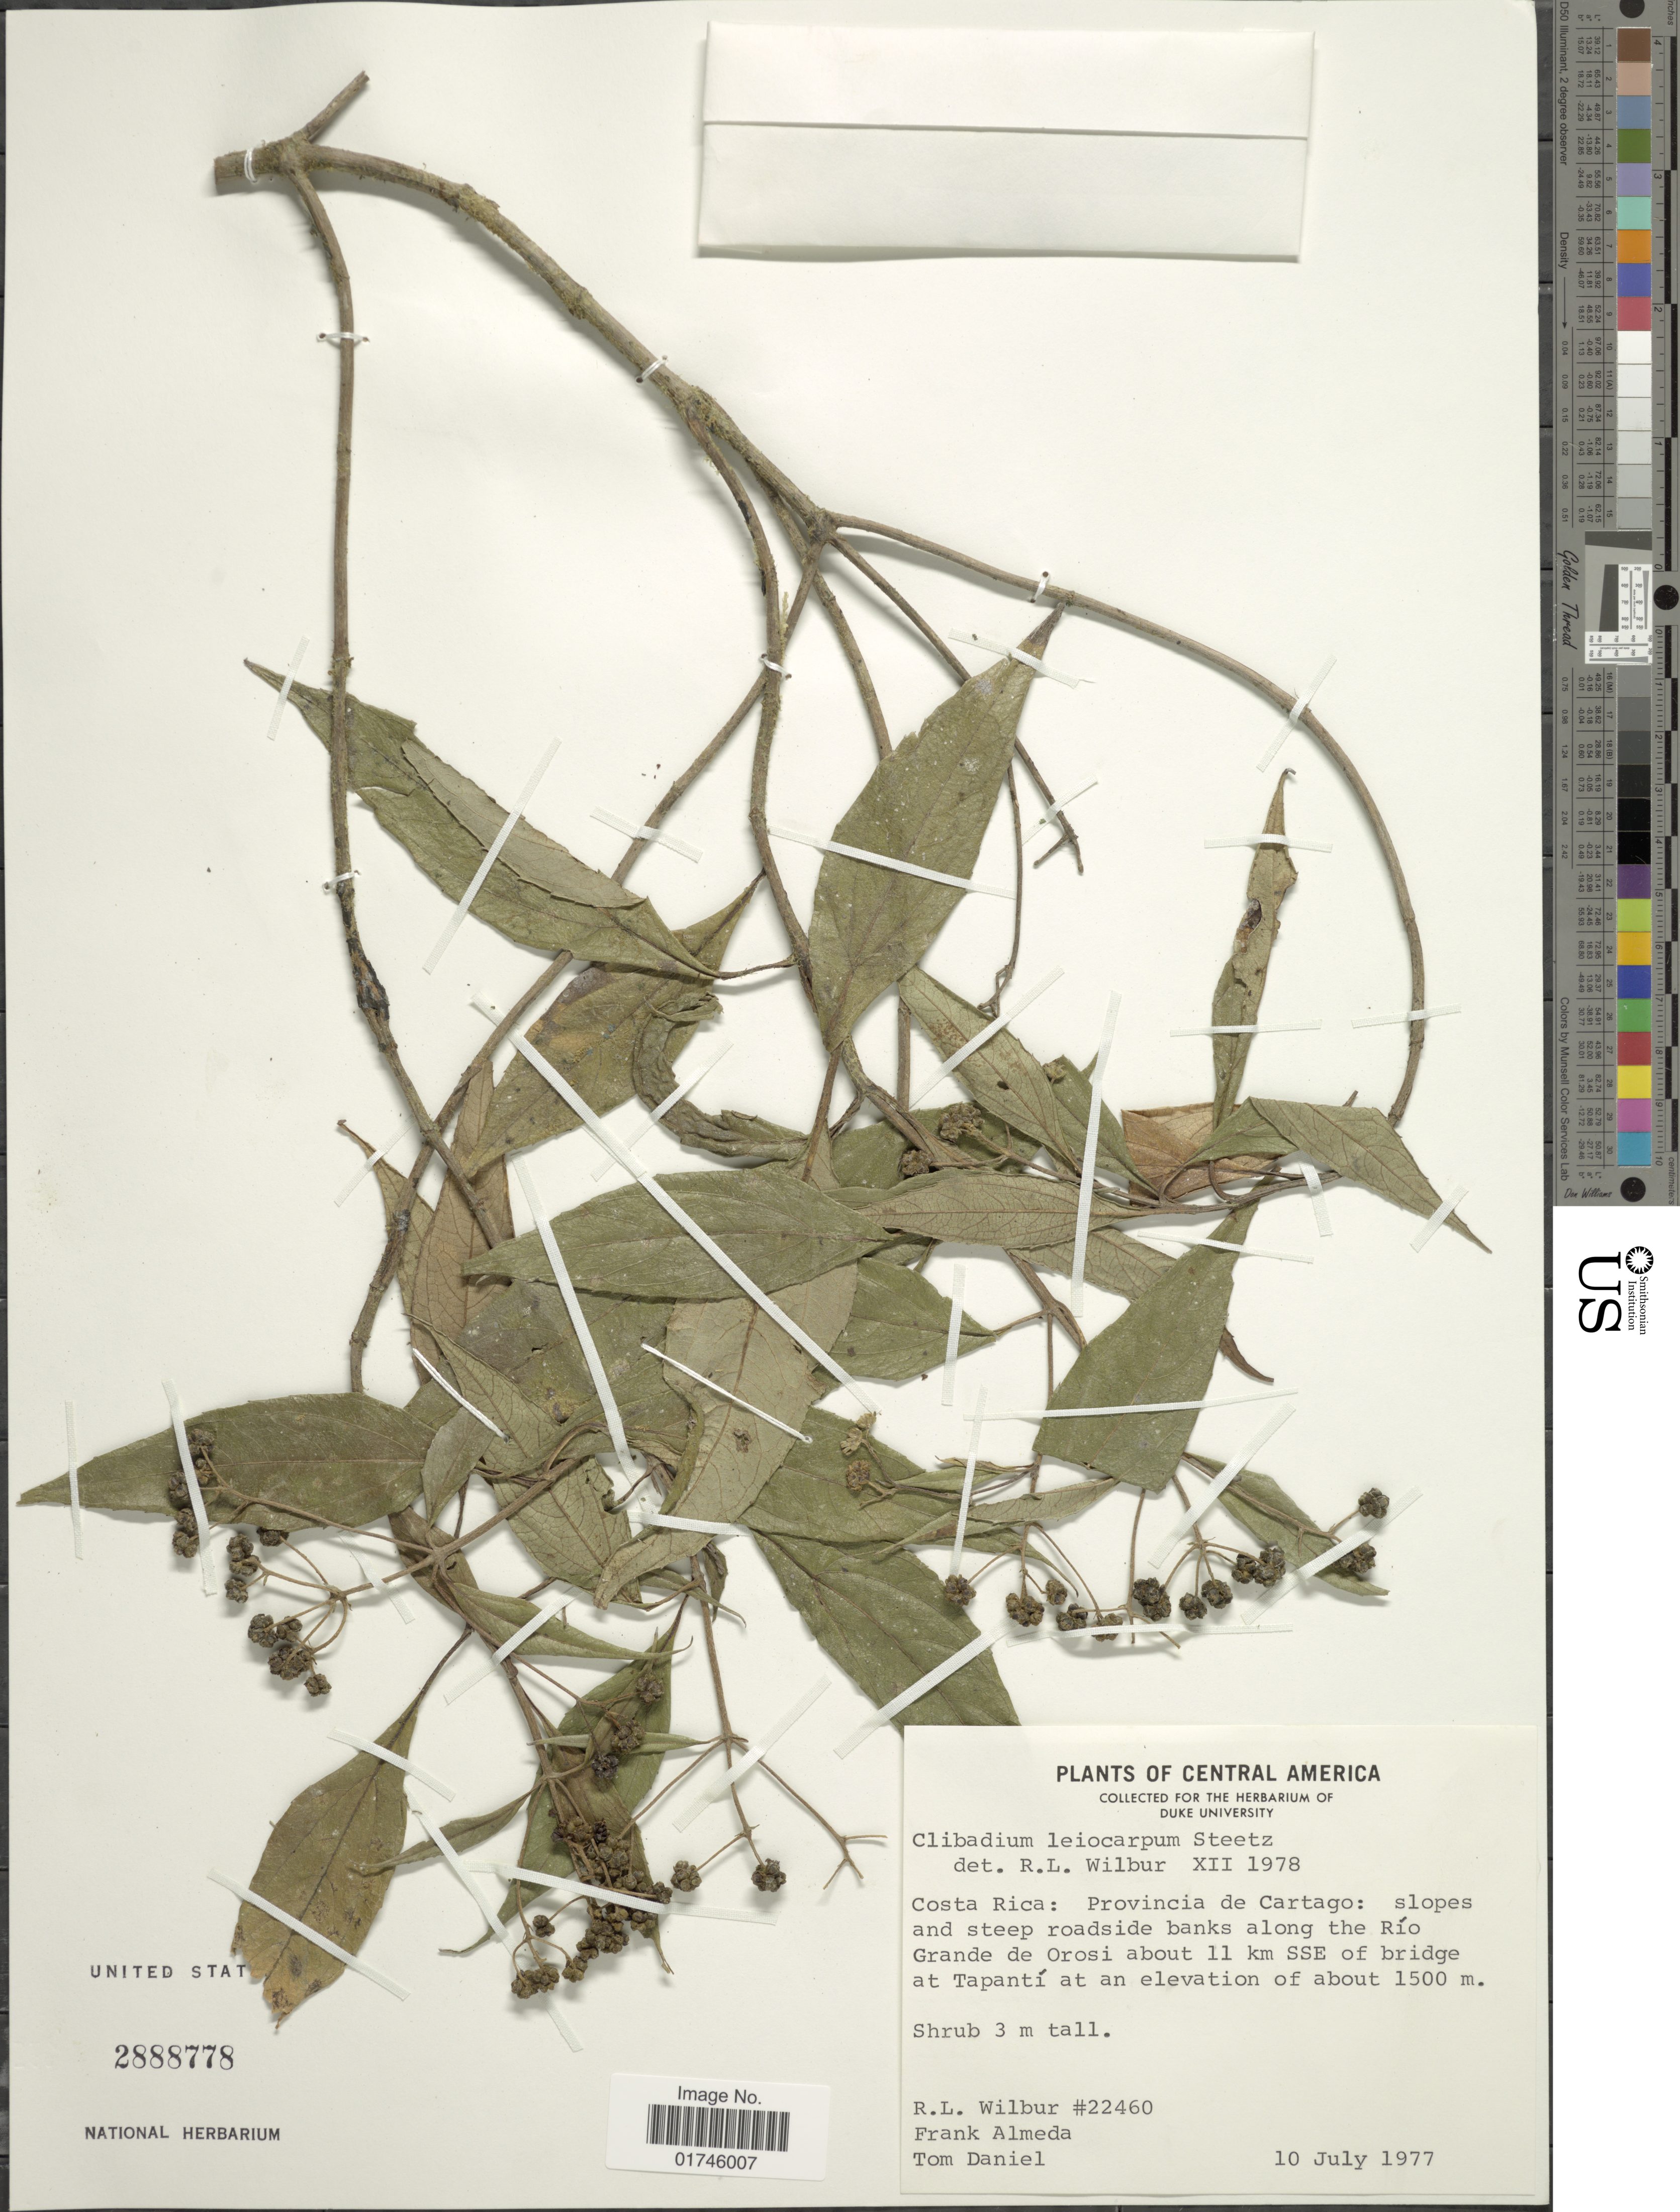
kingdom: Plantae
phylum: Tracheophyta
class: Magnoliopsida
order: Asterales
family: Asteraceae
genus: Clibadium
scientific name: Clibadium anceps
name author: Greenm.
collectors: R. L. Wilbur, F. Almeda & T. Daniel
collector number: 22460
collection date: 1977-07-10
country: Costa Rica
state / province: Cartago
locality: Costa Rica: Provincia de Cartago: slopes and steep roadside banks along the Rio Grande de Orosis 11 km SSE of bridge at Tapanti.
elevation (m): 1500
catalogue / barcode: US 2888778